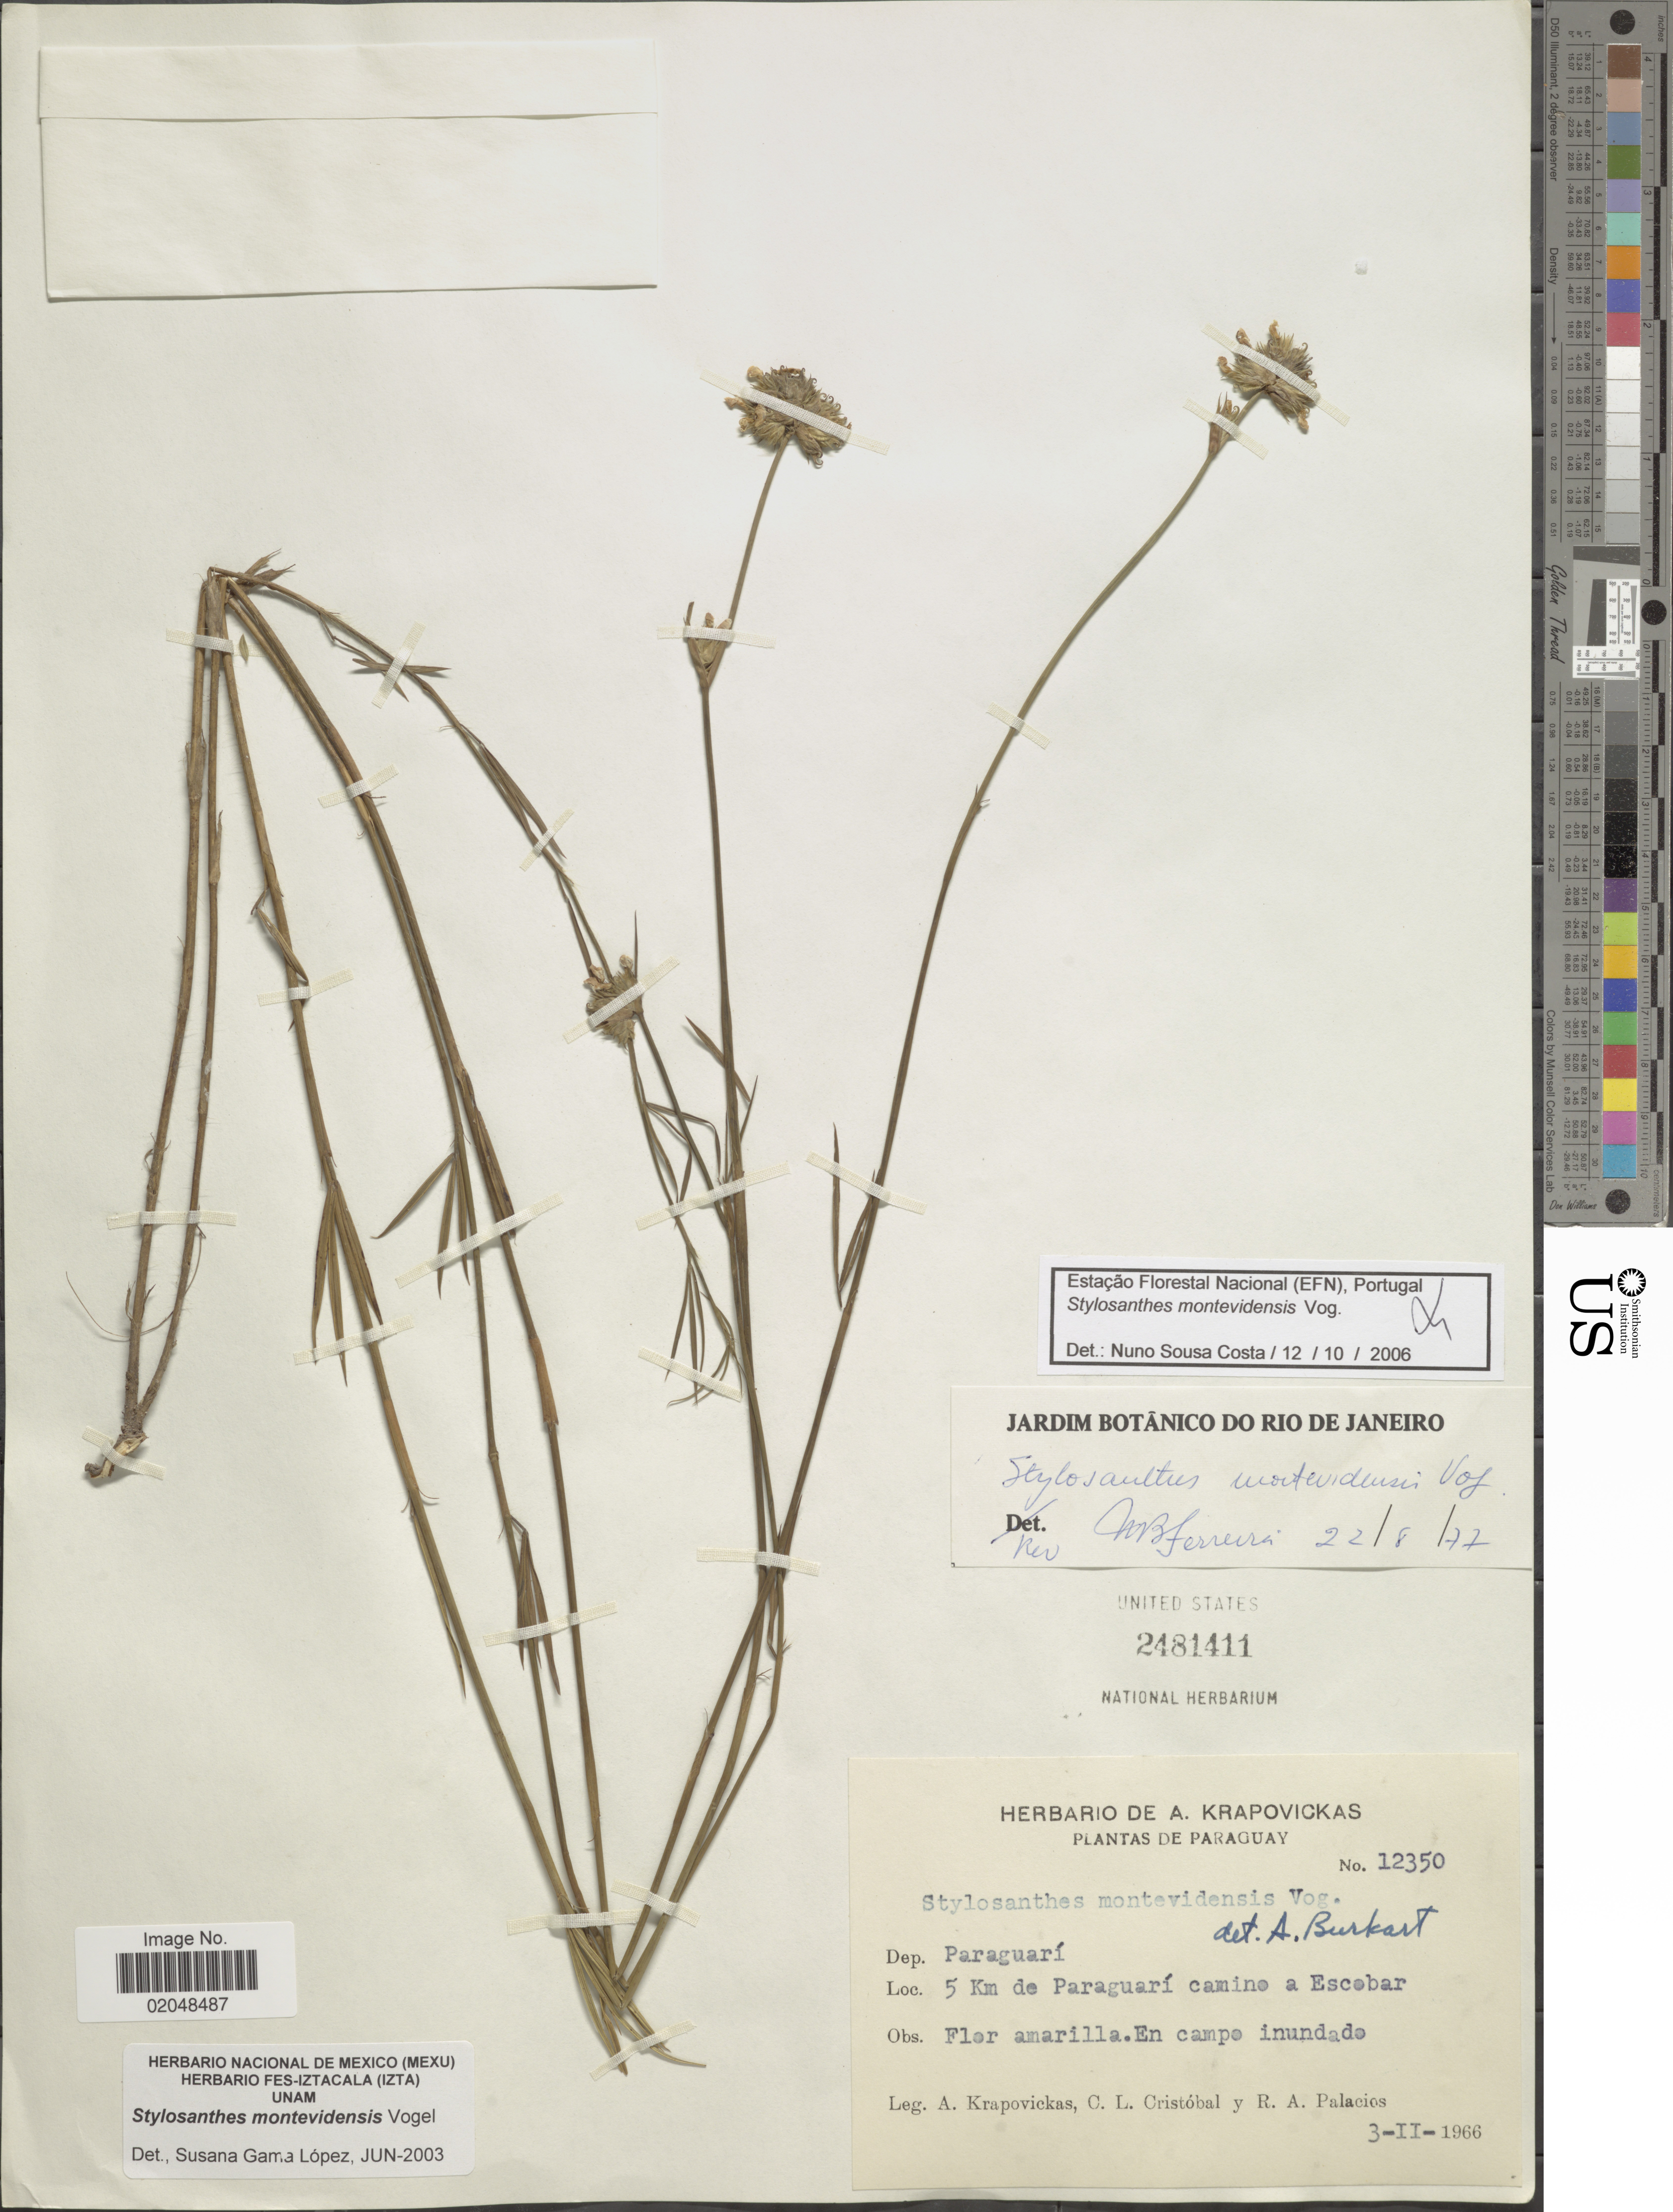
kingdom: Plantae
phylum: Tracheophyta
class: Magnoliopsida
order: Fabales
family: Fabaceae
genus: Stylosanthes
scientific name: Stylosanthes montevidensis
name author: Vogel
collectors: A. Krapovickas, C. L. Cristóbal & R. Palacios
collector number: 12350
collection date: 1966-02-03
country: Paraguay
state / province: Paraguari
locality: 5 km de Paraguari camino a Escobar, en campo inundado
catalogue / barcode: US 2481411